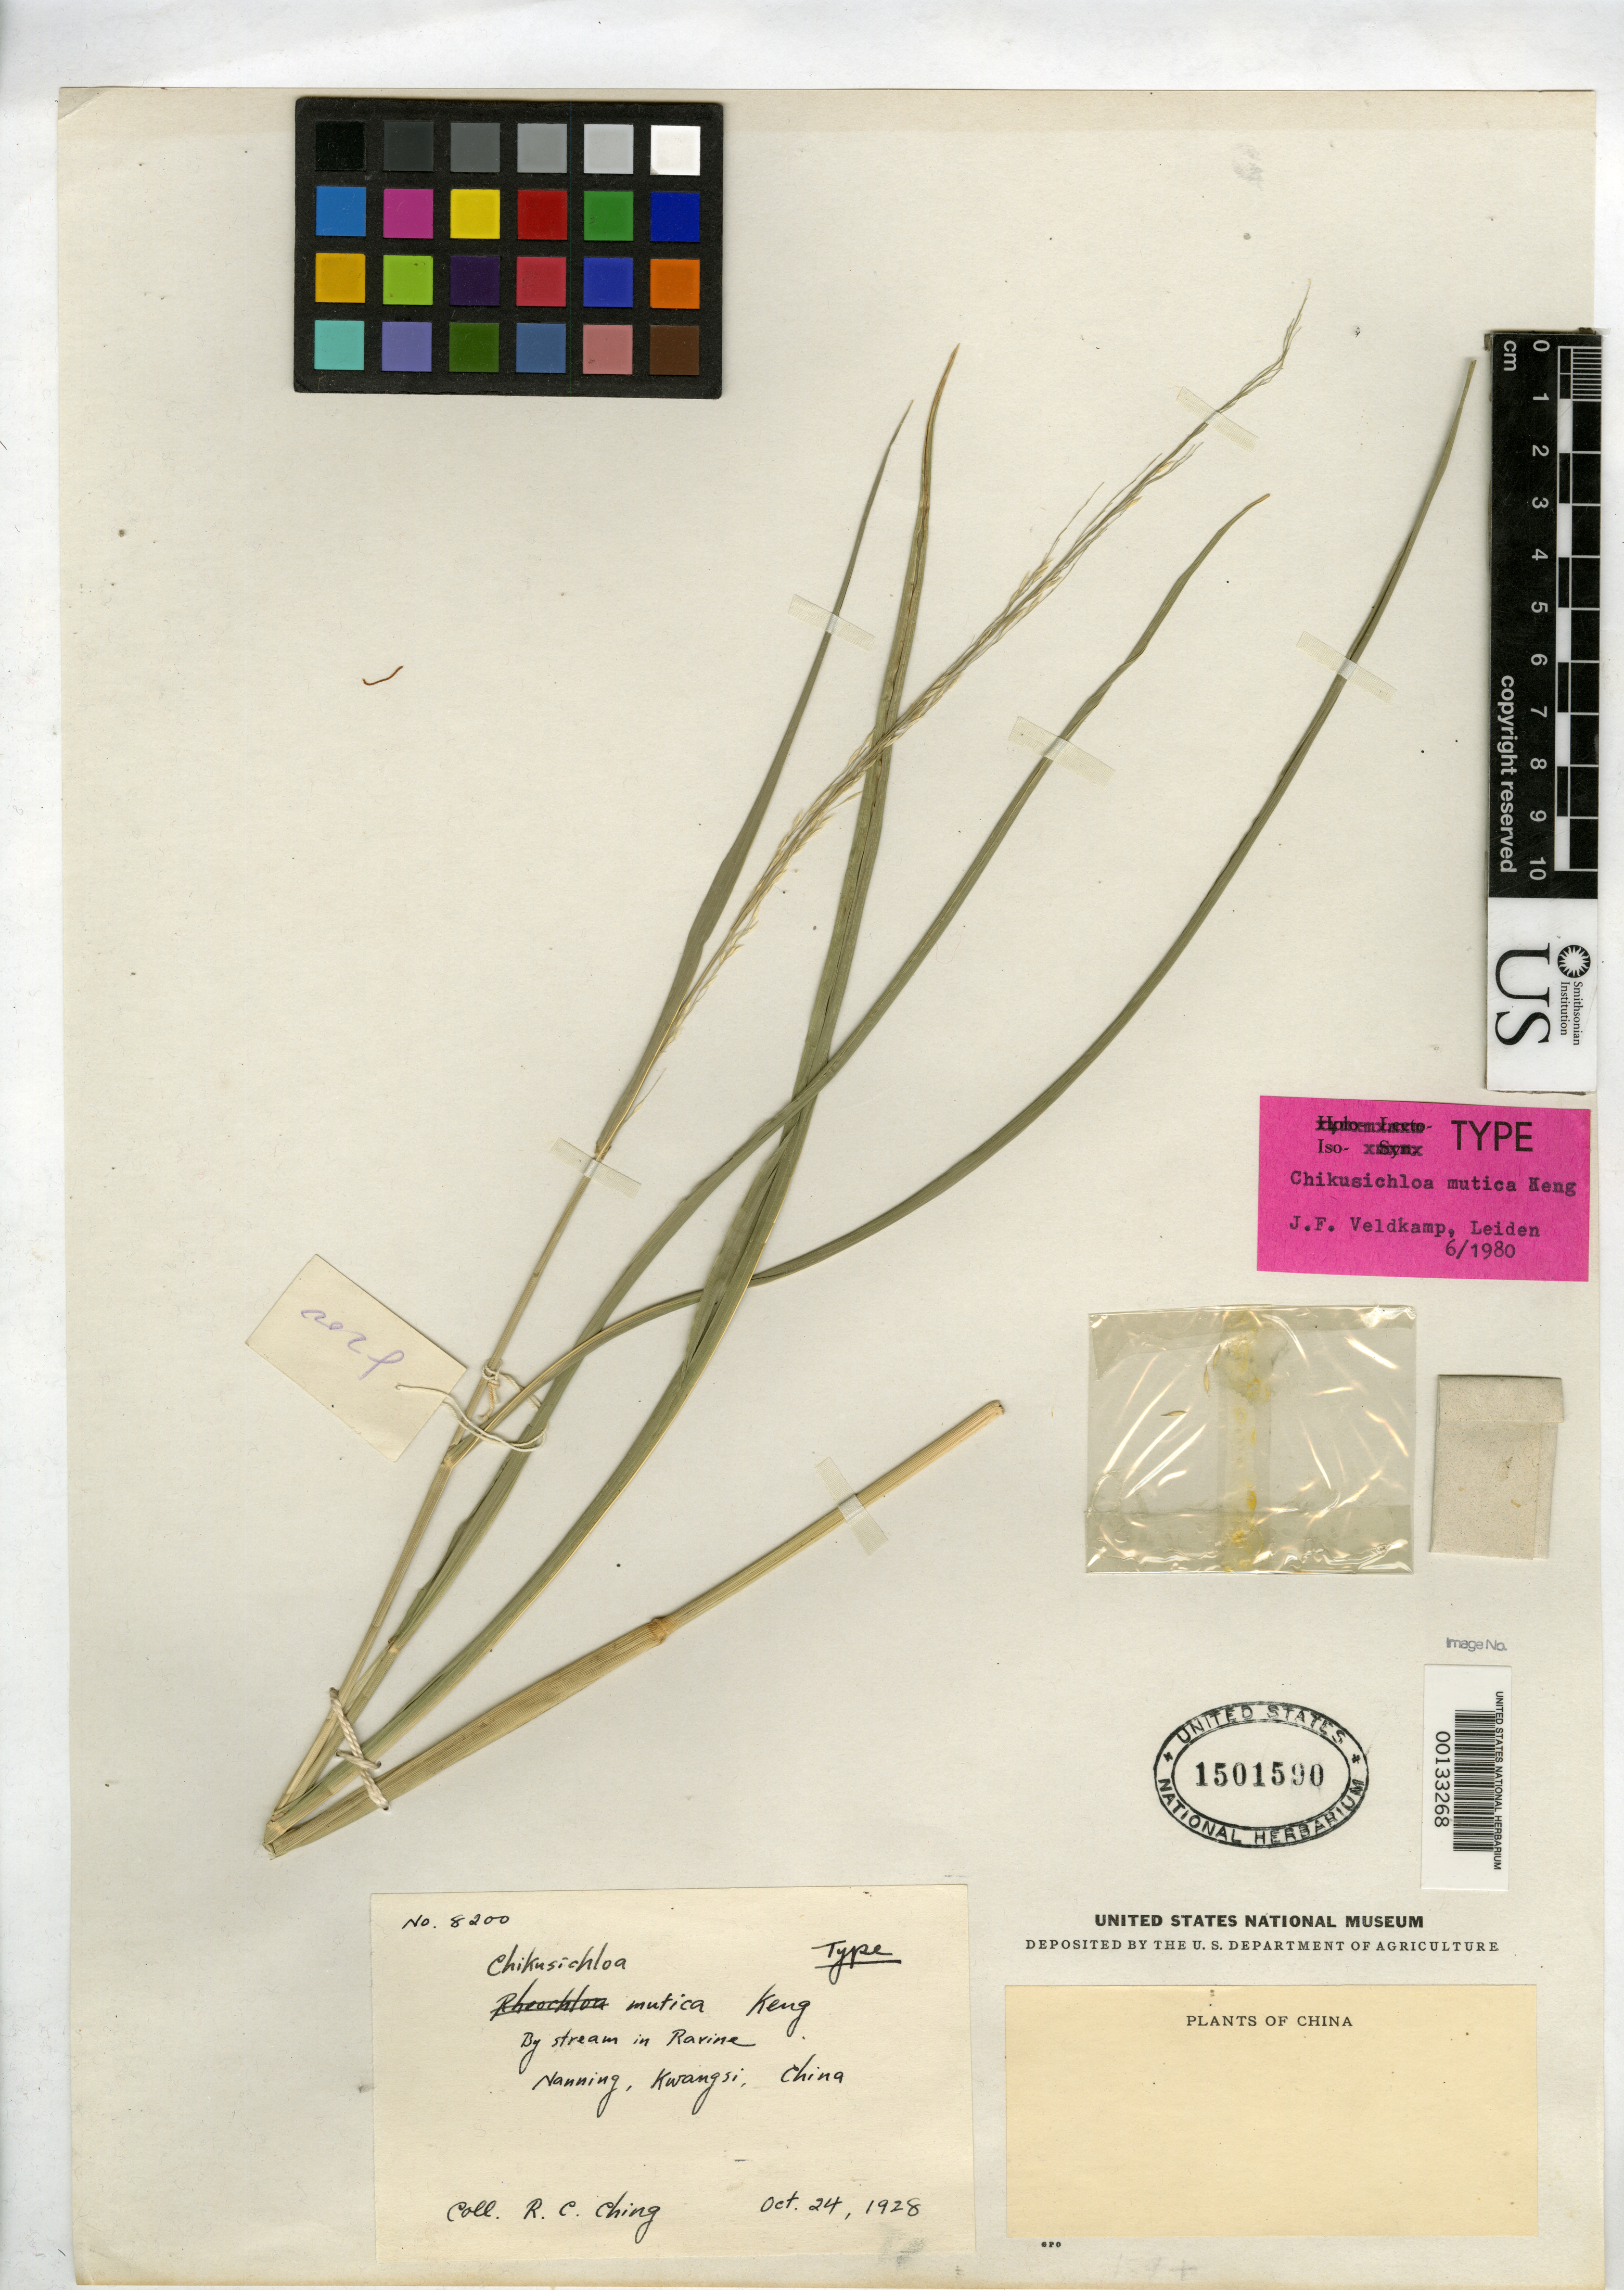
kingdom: Plantae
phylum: Tracheophyta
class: Liliopsida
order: Poales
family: Poaceae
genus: Chikusichloa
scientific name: Chikusichloa mutica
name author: Keng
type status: Isotype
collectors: R. C. Ching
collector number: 8200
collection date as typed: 24 Oct 1928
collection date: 1928-10-24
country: China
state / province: Guangxi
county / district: Nanning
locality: Seh Fing dar Shan.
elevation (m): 600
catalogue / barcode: US 1501590